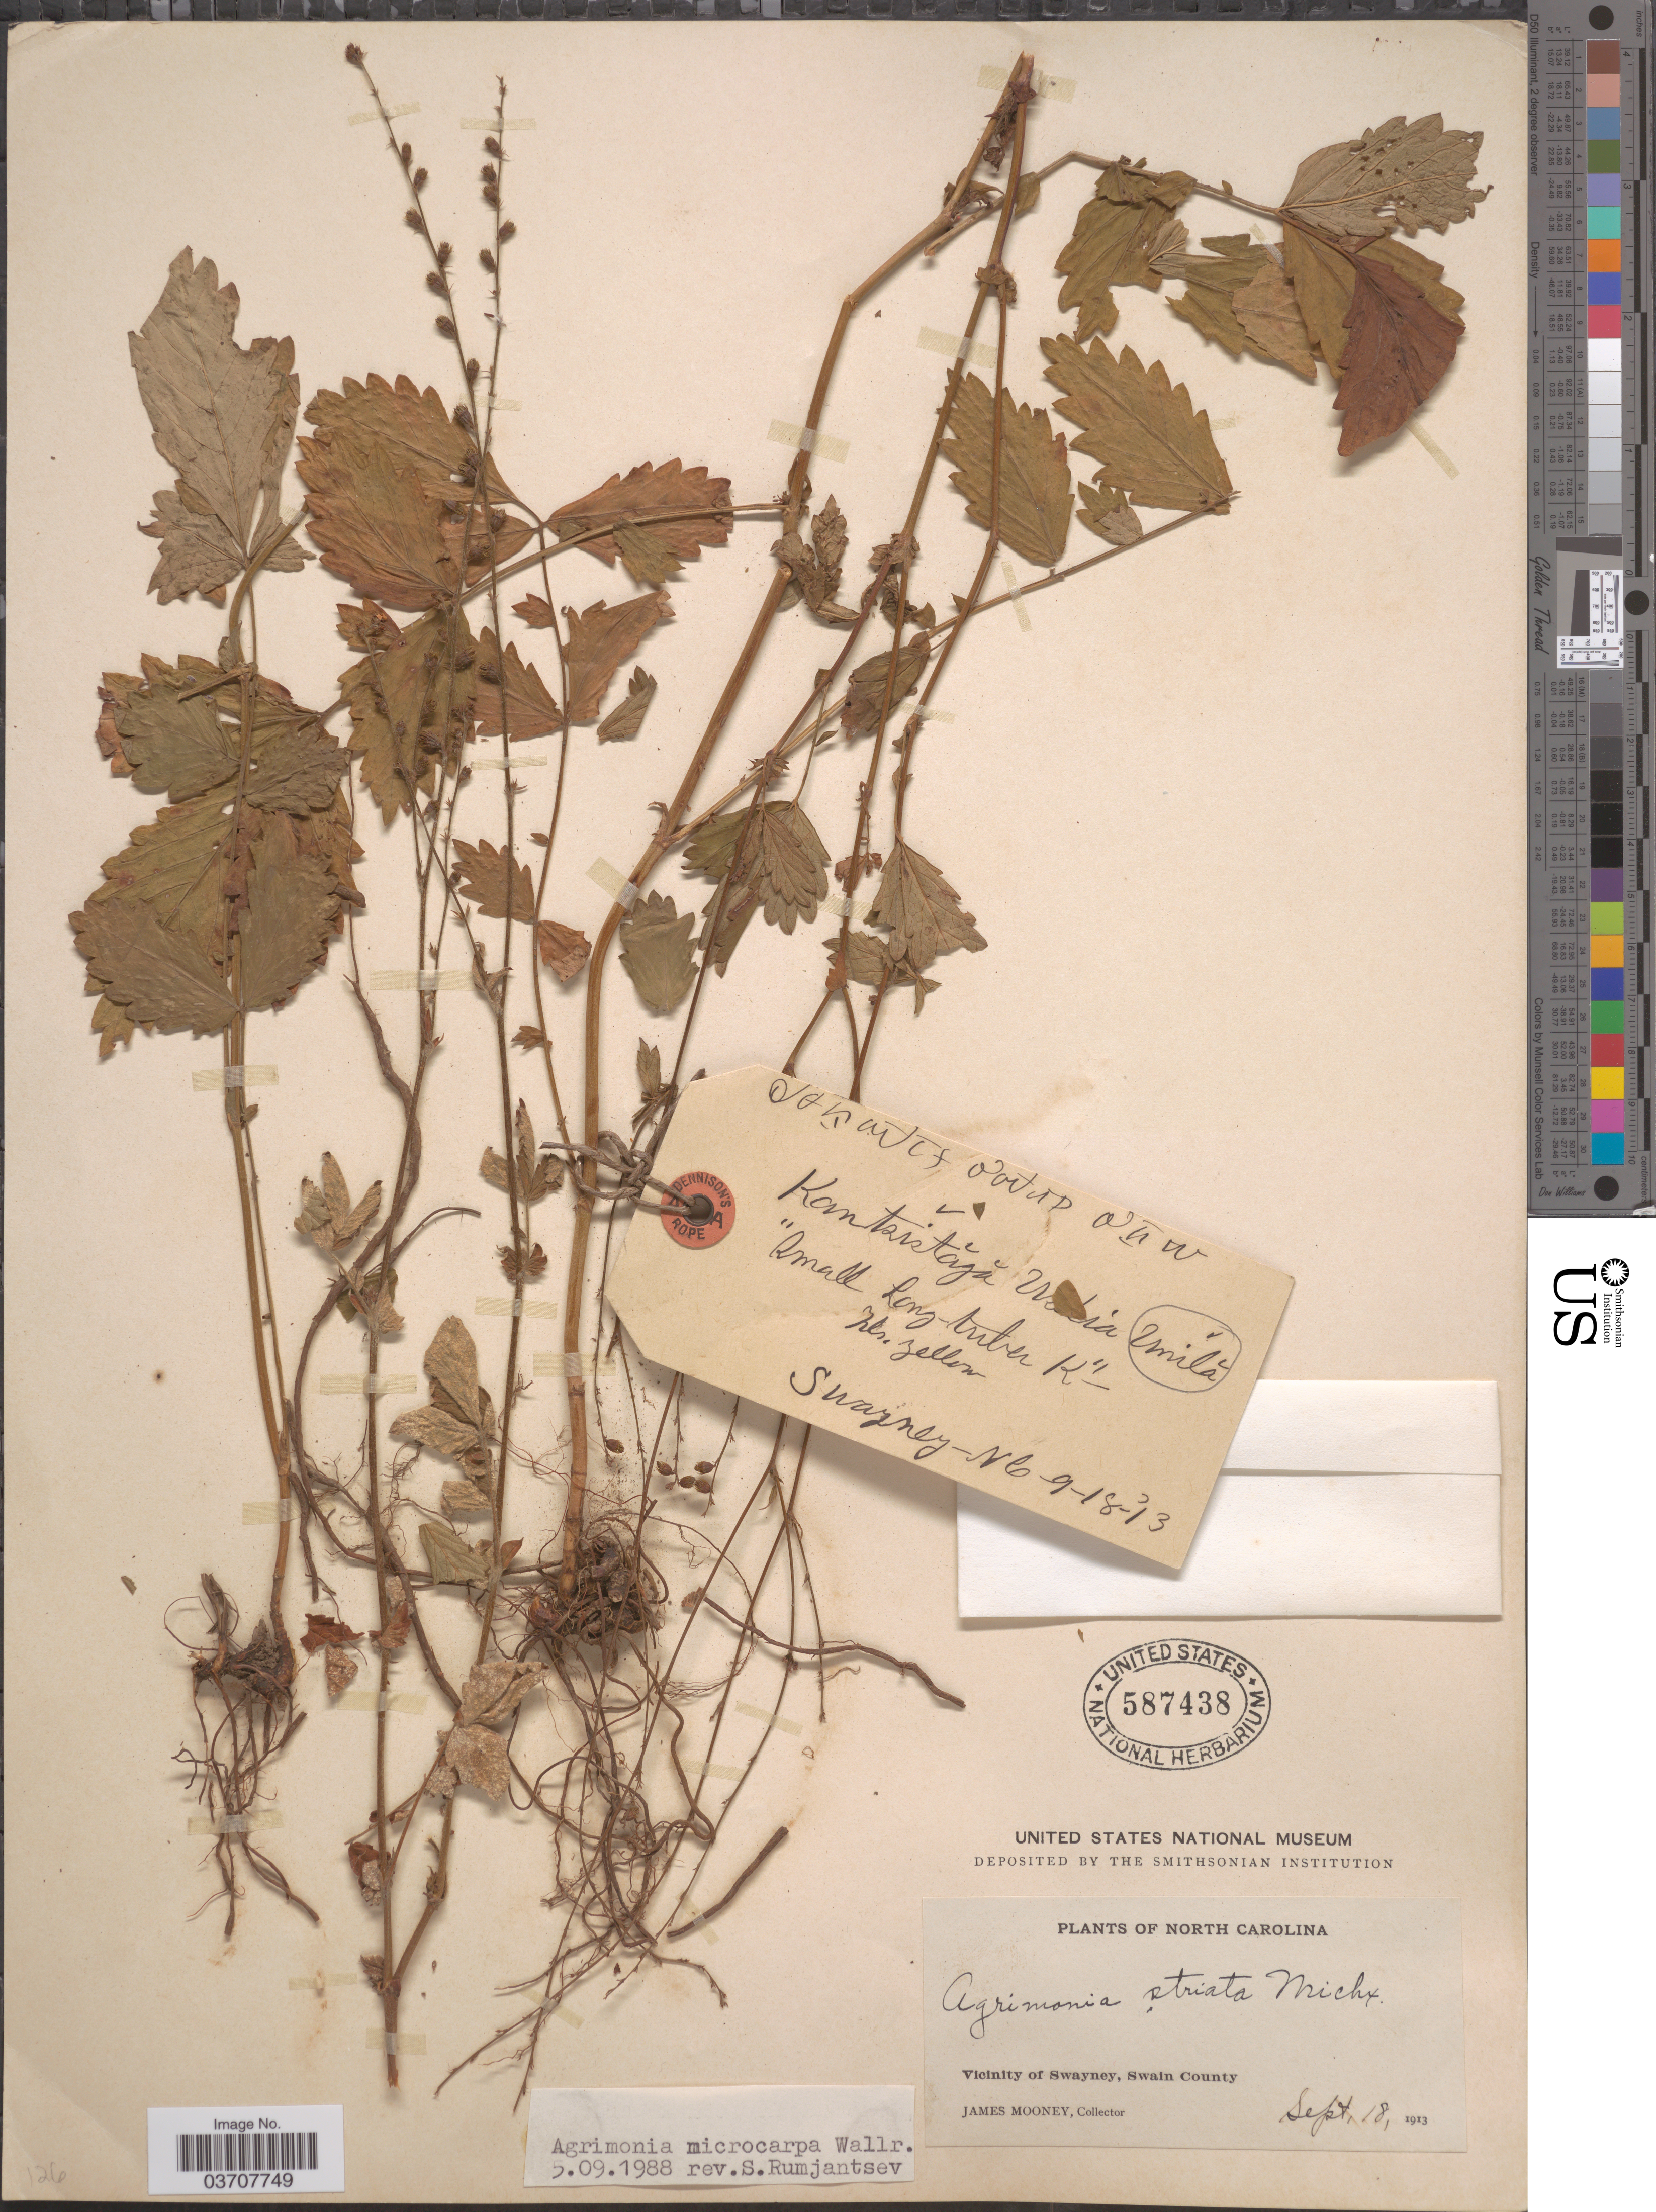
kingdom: Plantae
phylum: Tracheophyta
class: Magnoliopsida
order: Rosales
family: Rosaceae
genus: Agrimonia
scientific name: Agrimonia microcarpa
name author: Wallr.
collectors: J. Mooney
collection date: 1913-09-18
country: United States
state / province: North Carolina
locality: Vicinity of Swayney, Swain County.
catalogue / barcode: US 587438